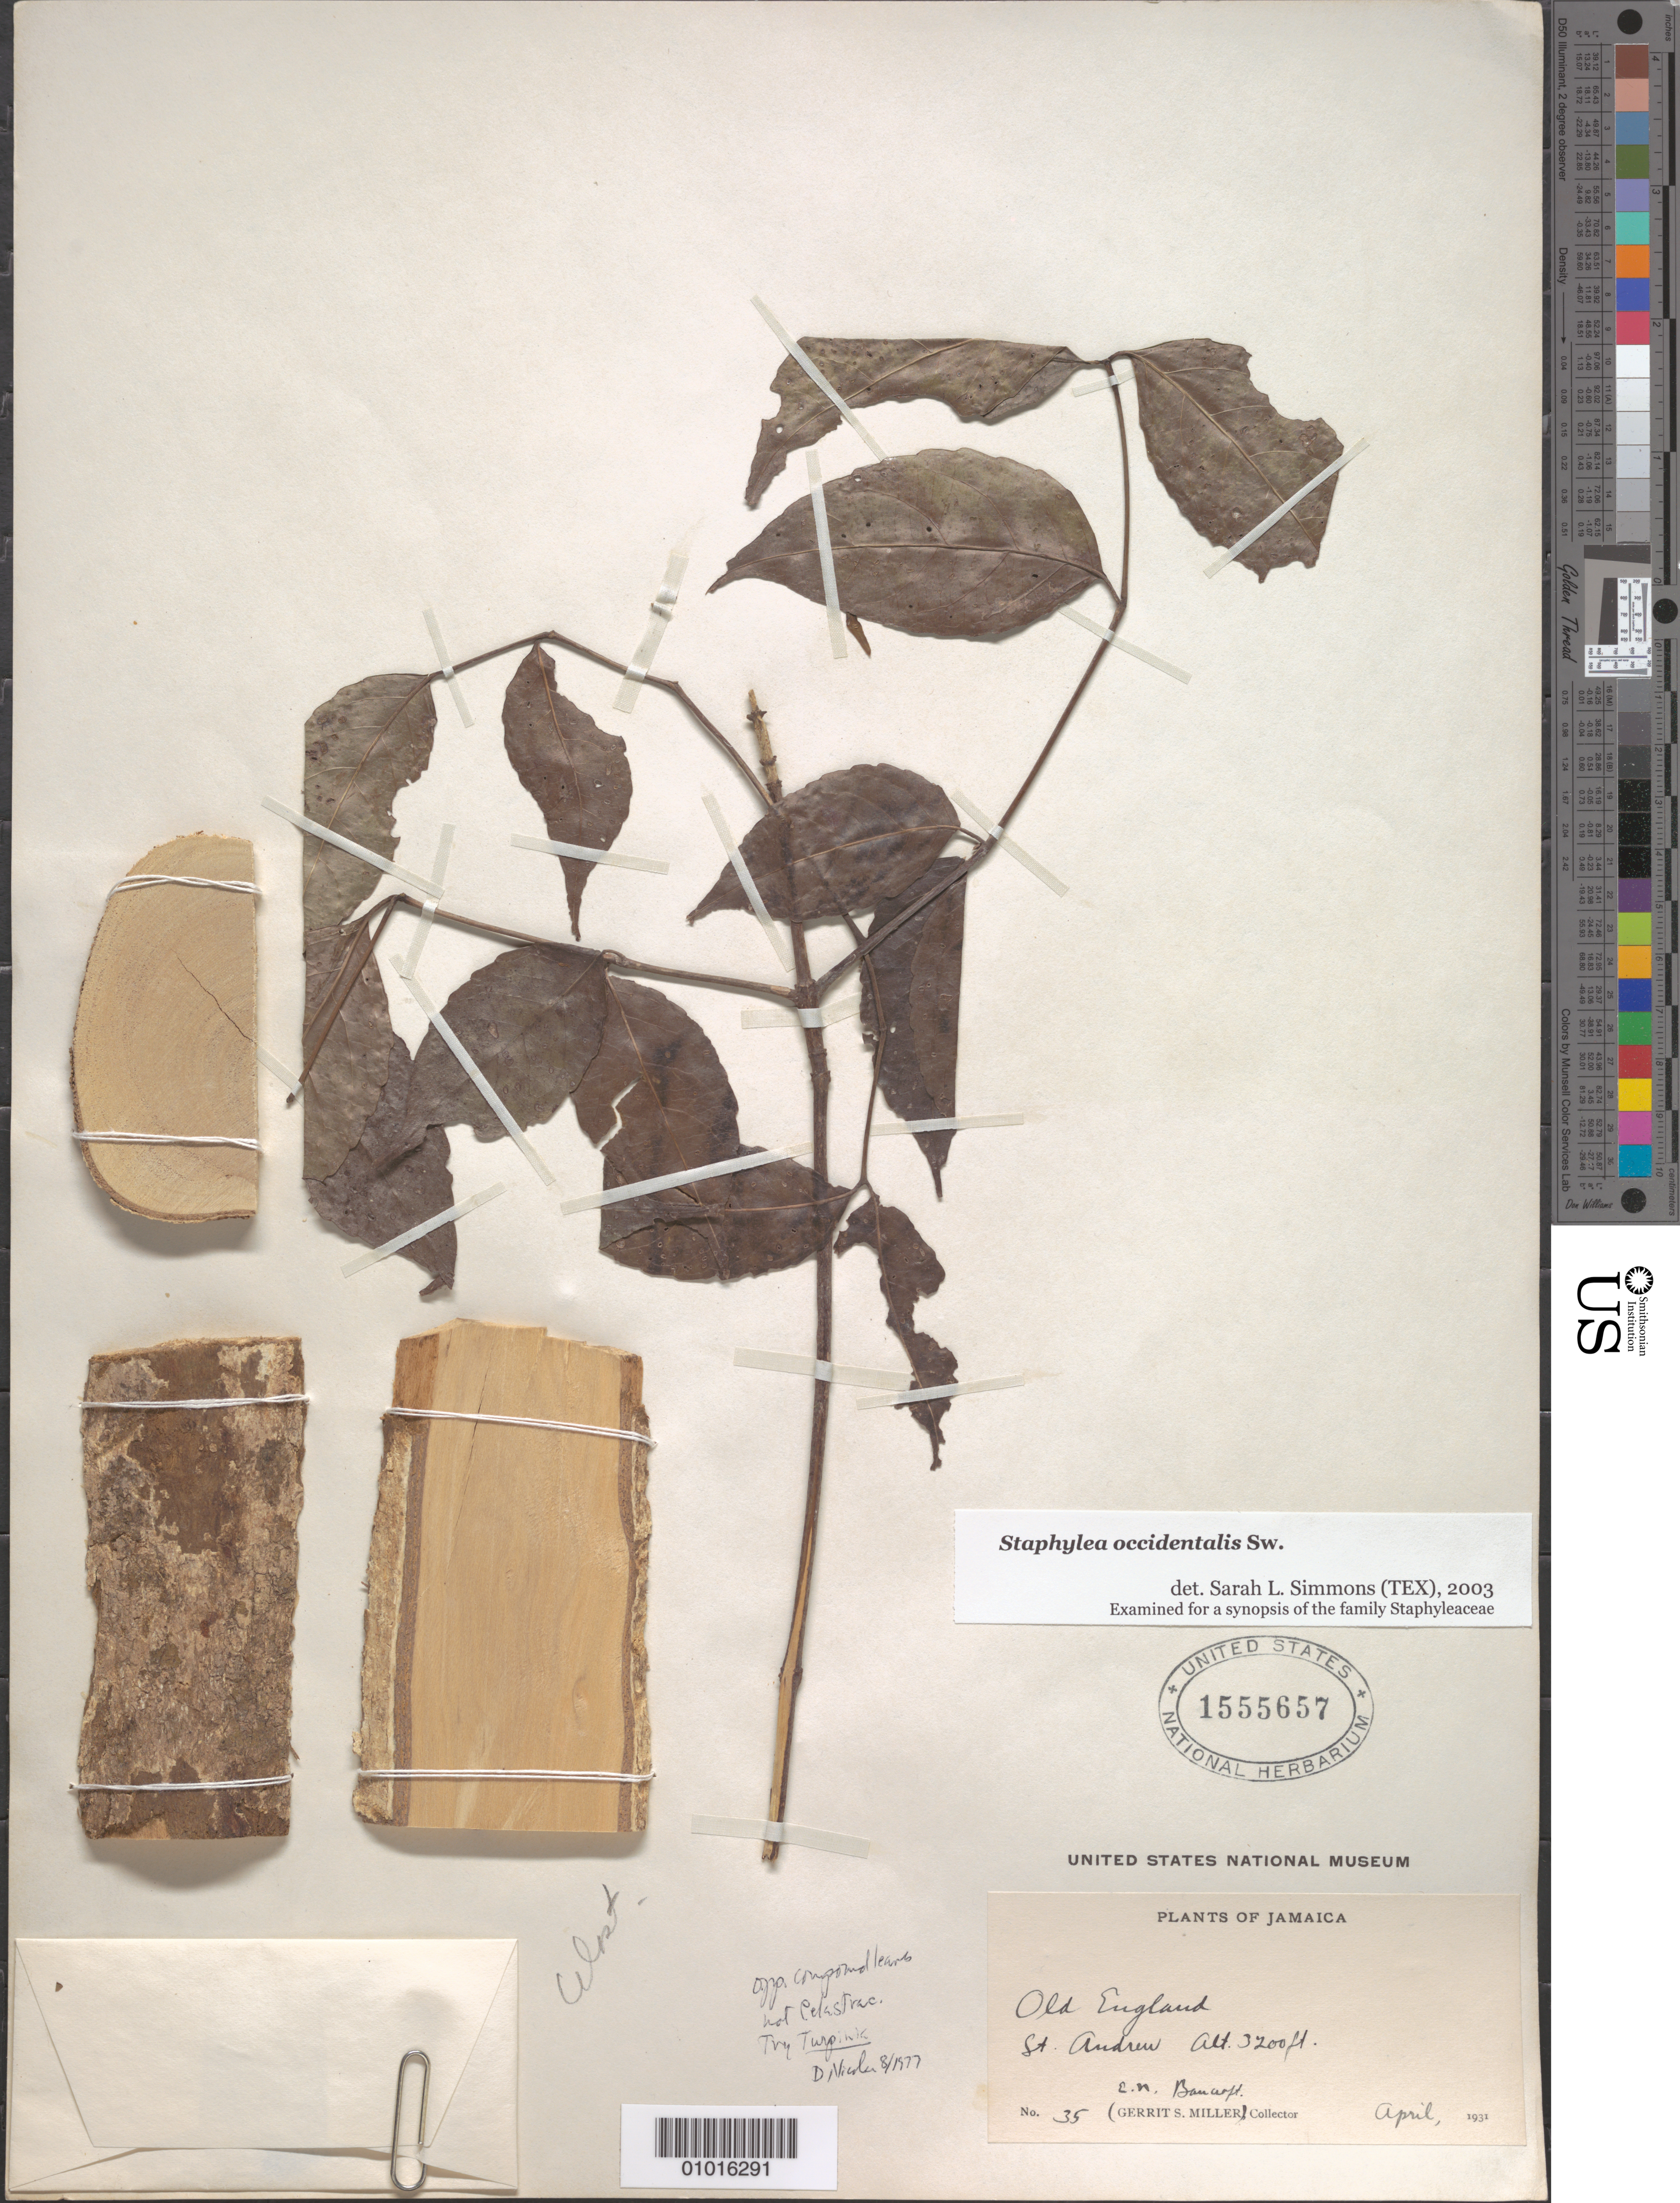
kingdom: Plantae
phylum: Tracheophyta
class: Magnoliopsida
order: Crossosomatales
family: Staphyleaceae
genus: Staphylea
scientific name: Staphylea occidentalis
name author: Sw.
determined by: Simmons, S. L.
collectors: G. S. Miller & E. Bancroft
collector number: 35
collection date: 1931-04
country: Jamaica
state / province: Saint Andrew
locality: Old England.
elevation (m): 975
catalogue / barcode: US 1555657